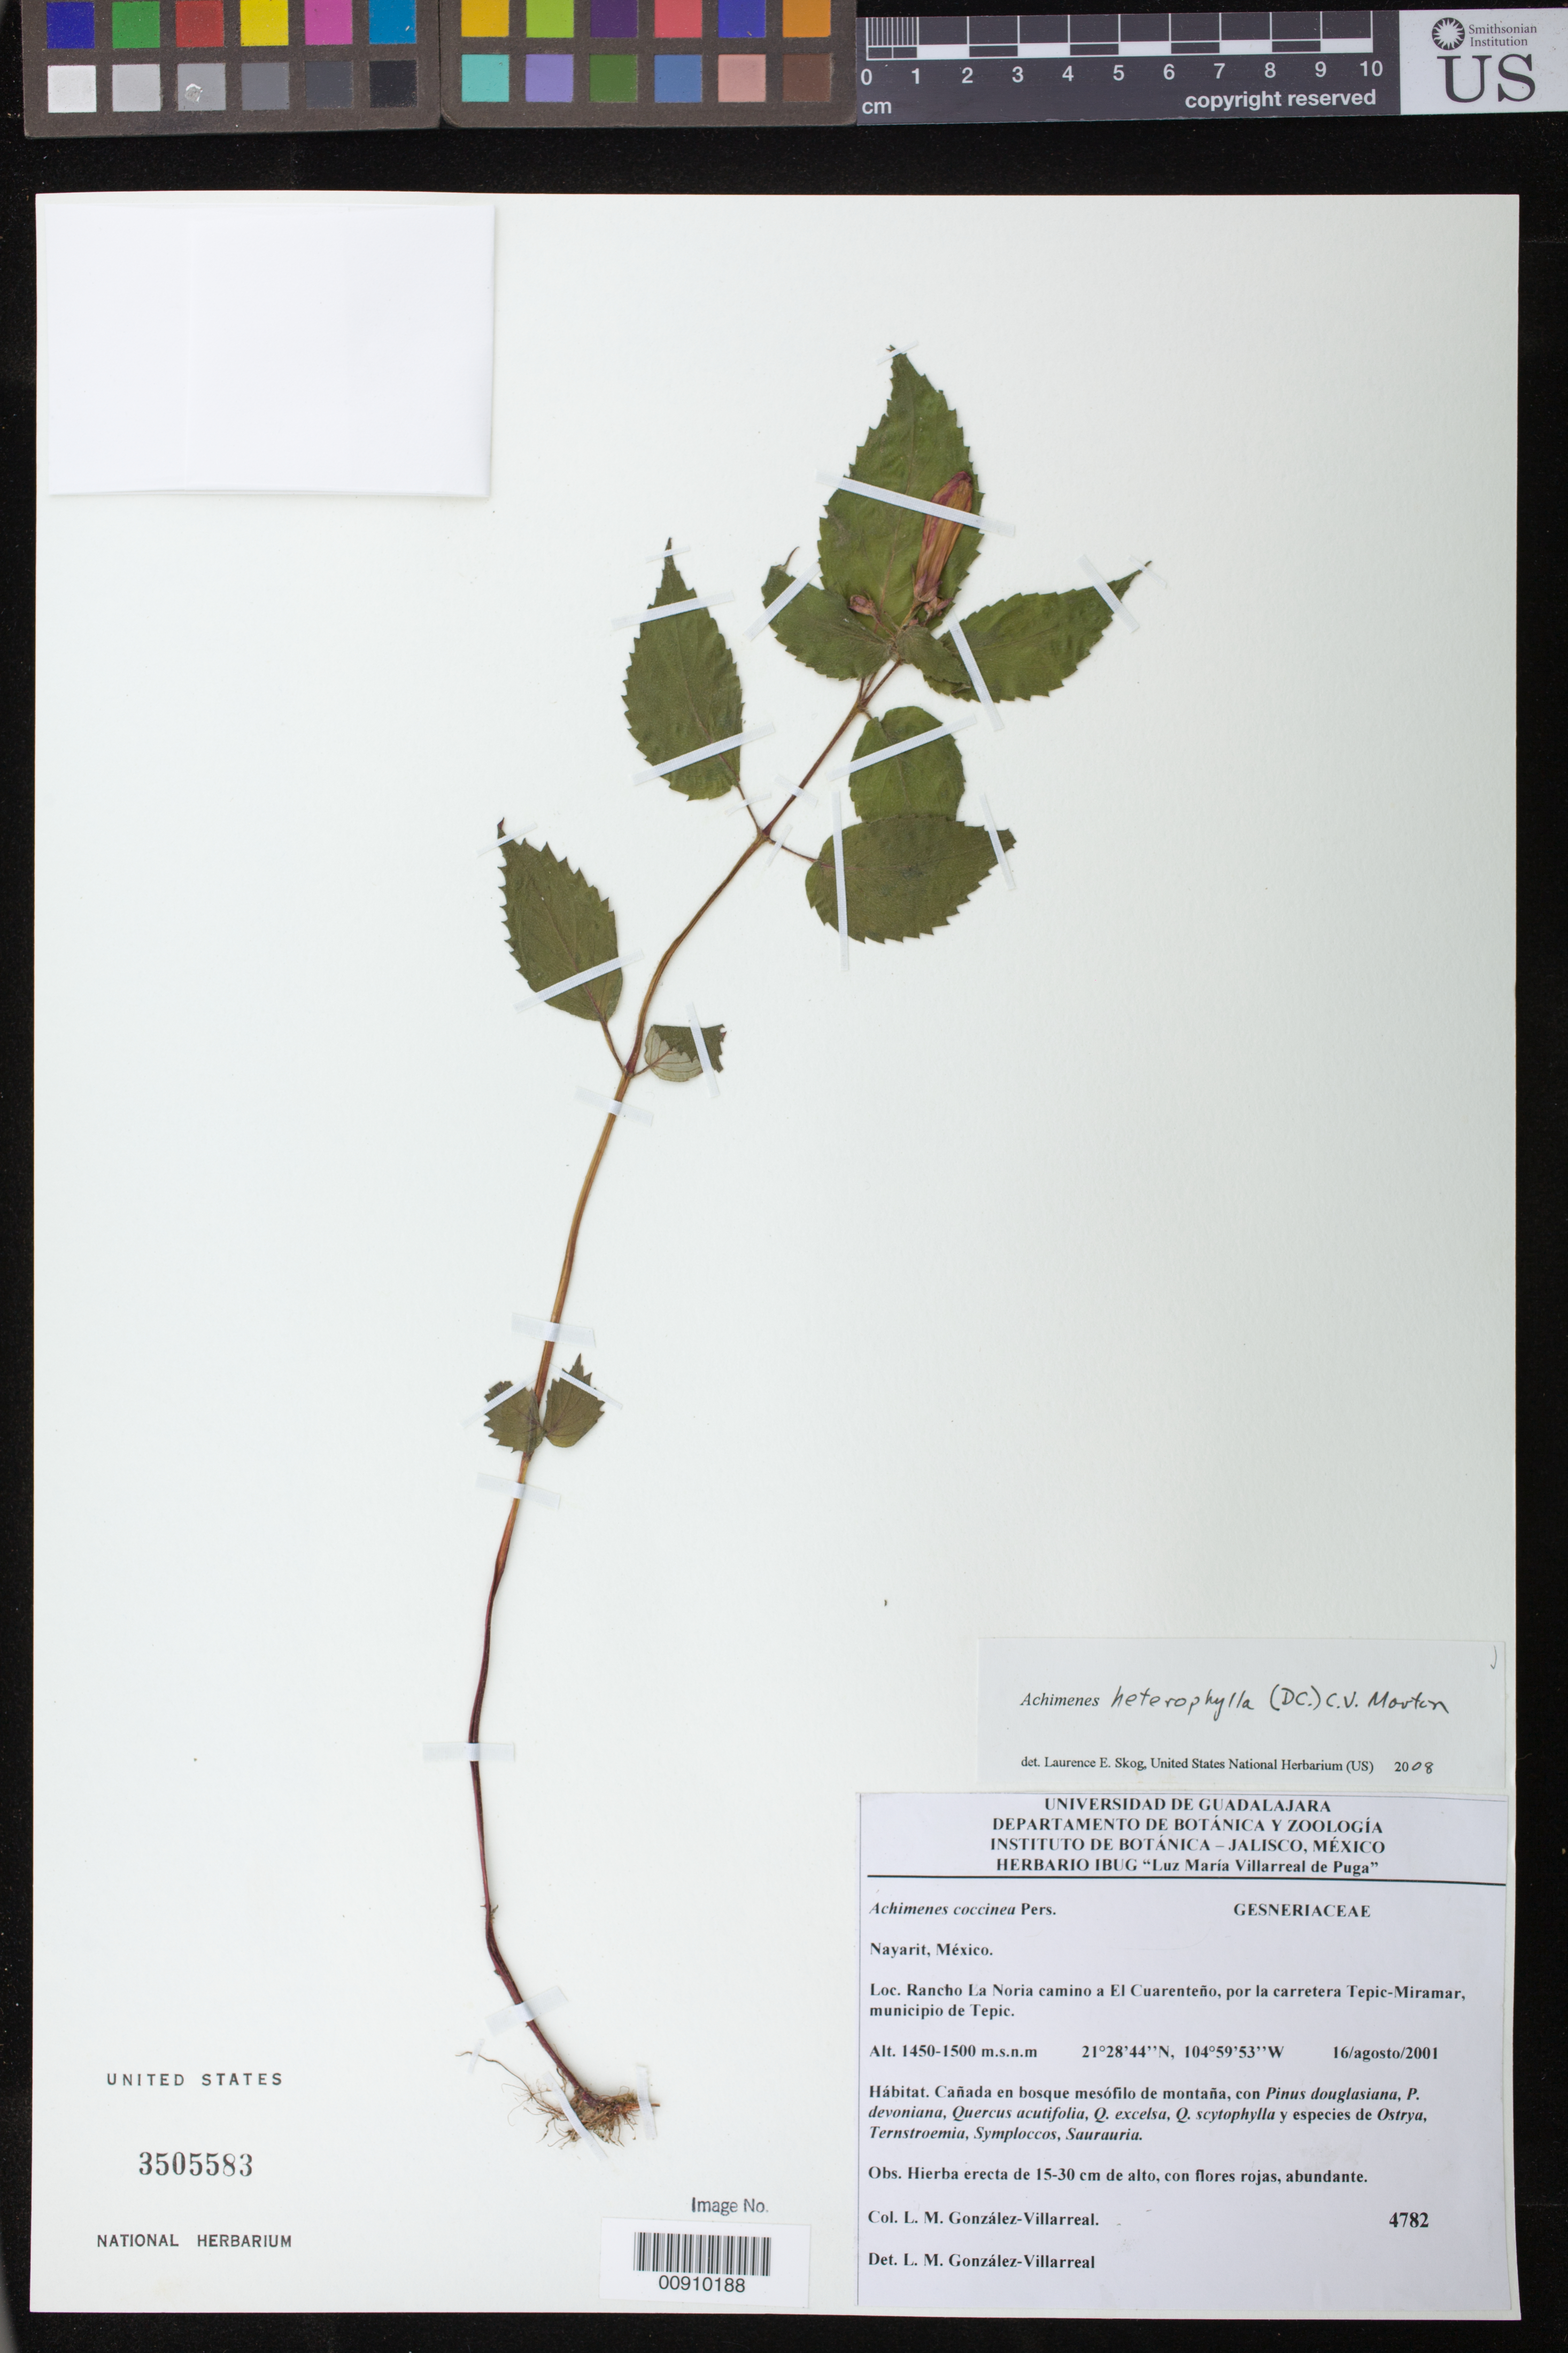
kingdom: Plantae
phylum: Tracheophyta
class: Magnoliopsida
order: Lamiales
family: Gesneriaceae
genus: Achimenes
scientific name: Achimenes heterophylla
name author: (Mart.) DC.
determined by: Skog, Laurence E.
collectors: L. M. González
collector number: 4782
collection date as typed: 16 Aug 2001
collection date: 2001-08-16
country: Mexico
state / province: Nayarit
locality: Loc. Rancho La Noria camino a El Cuarenteño, por la carretera Tepic-Miramar, municipio de Tepic.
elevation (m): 1450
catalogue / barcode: US 3505583